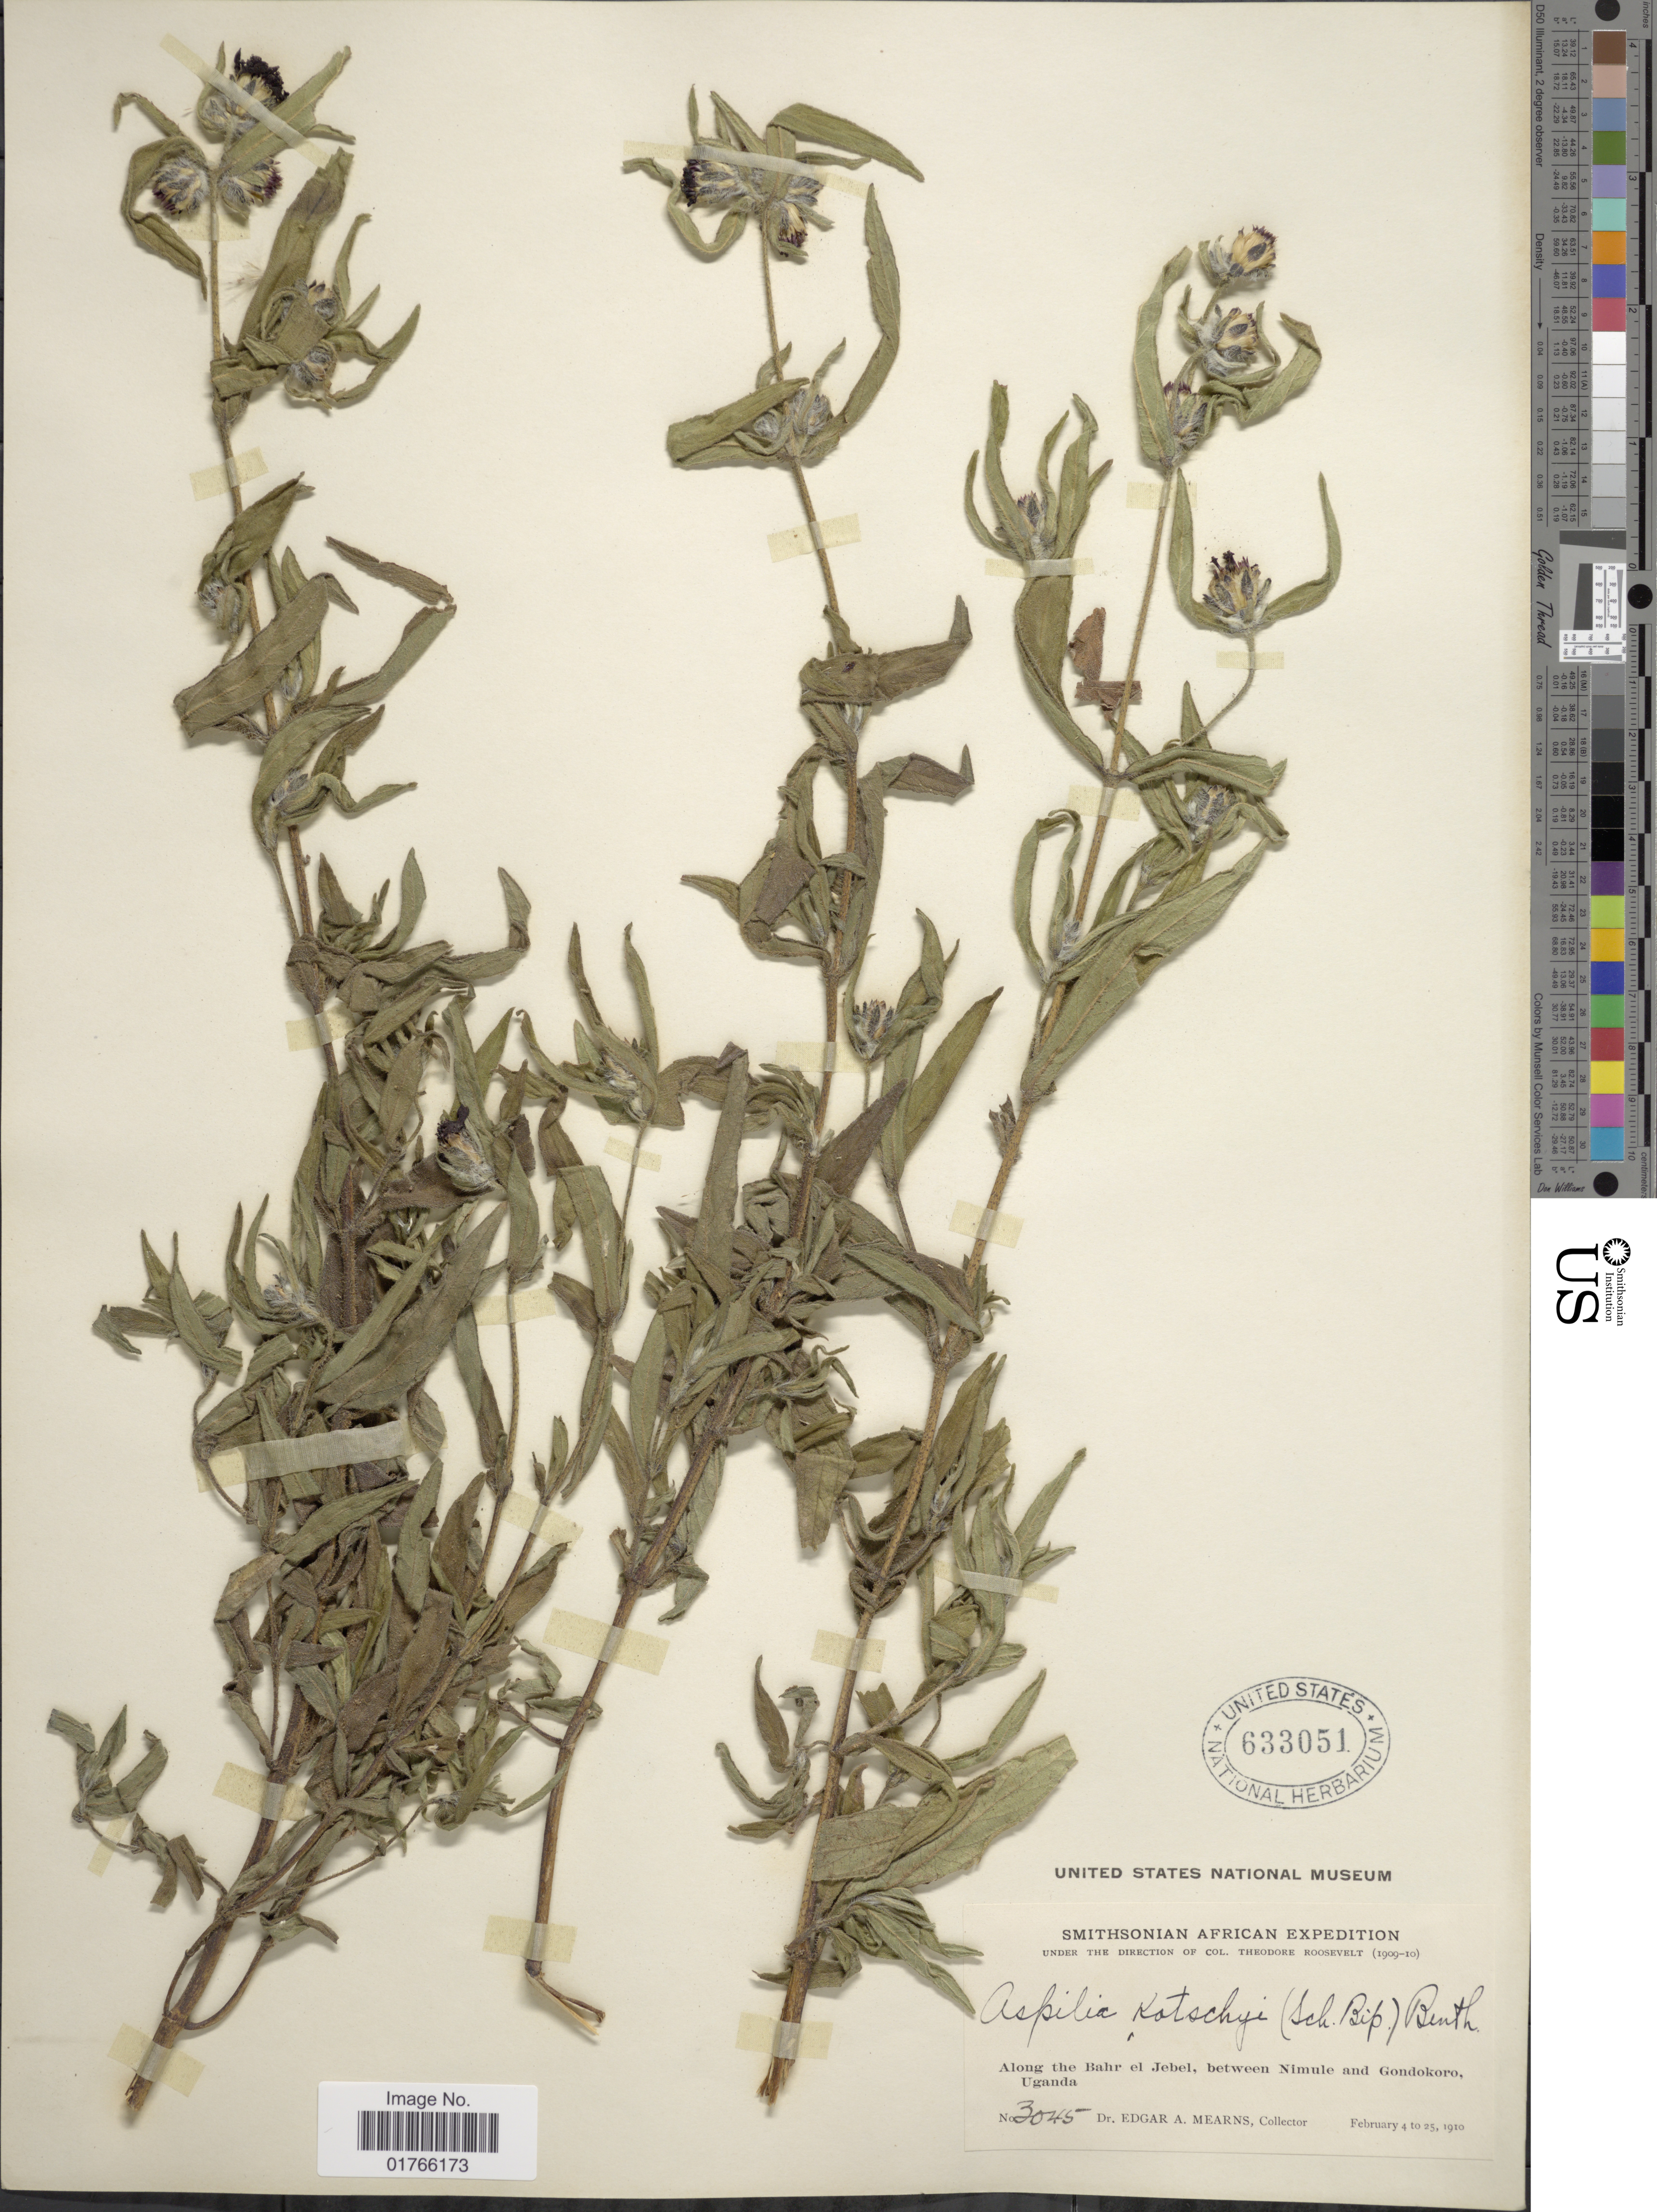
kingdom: Plantae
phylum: Tracheophyta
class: Magnoliopsida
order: Asterales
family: Asteraceae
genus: Aspilia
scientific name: Aspilia kotschyi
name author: (Sch. Bip.) Oliv.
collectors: E. A. Mearns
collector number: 3045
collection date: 1910-02-04/1910-02-25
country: Uganda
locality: Along the Bahr el Jebel, between Nimule and Gondokoro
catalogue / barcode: US 633051